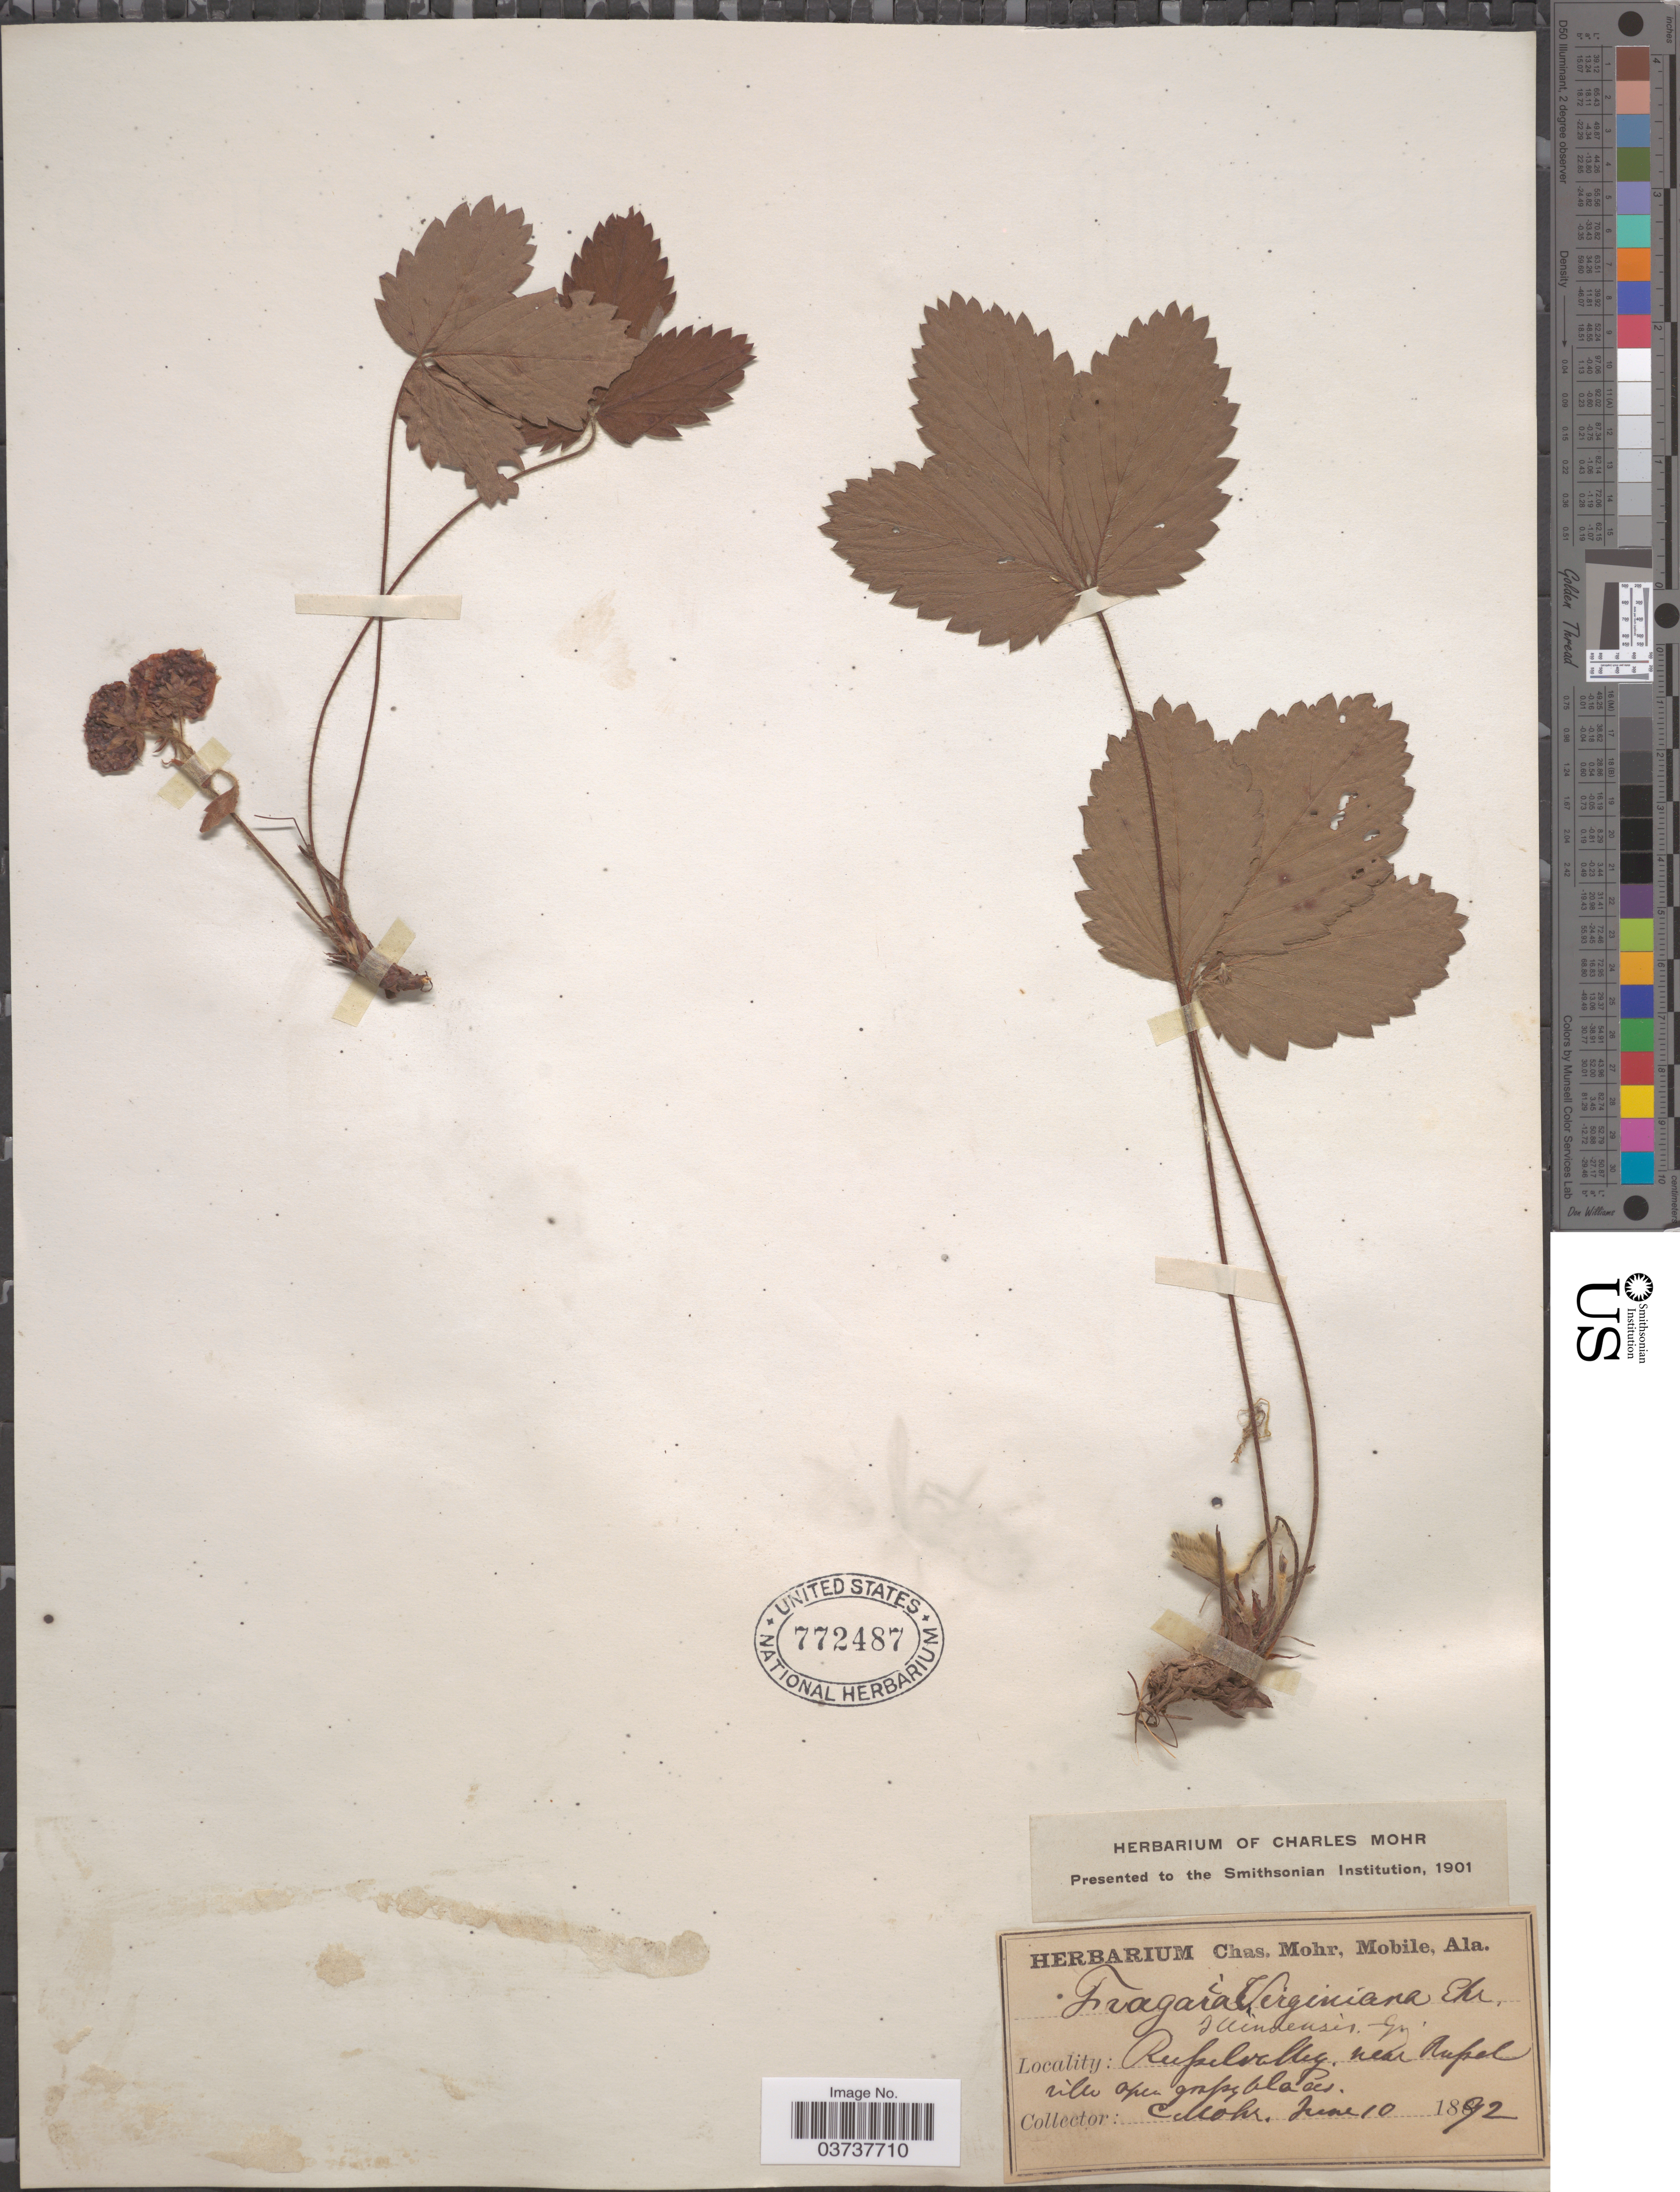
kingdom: Plantae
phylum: Tracheophyta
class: Magnoliopsida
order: Rosales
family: Rosaceae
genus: Fragaria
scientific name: Fragaria virginiana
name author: Mill.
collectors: Mohr, C. T. (herbarium)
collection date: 1892-06-10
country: United States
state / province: Alabama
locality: Rupelvalley, near Rupelville.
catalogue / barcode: US 772487